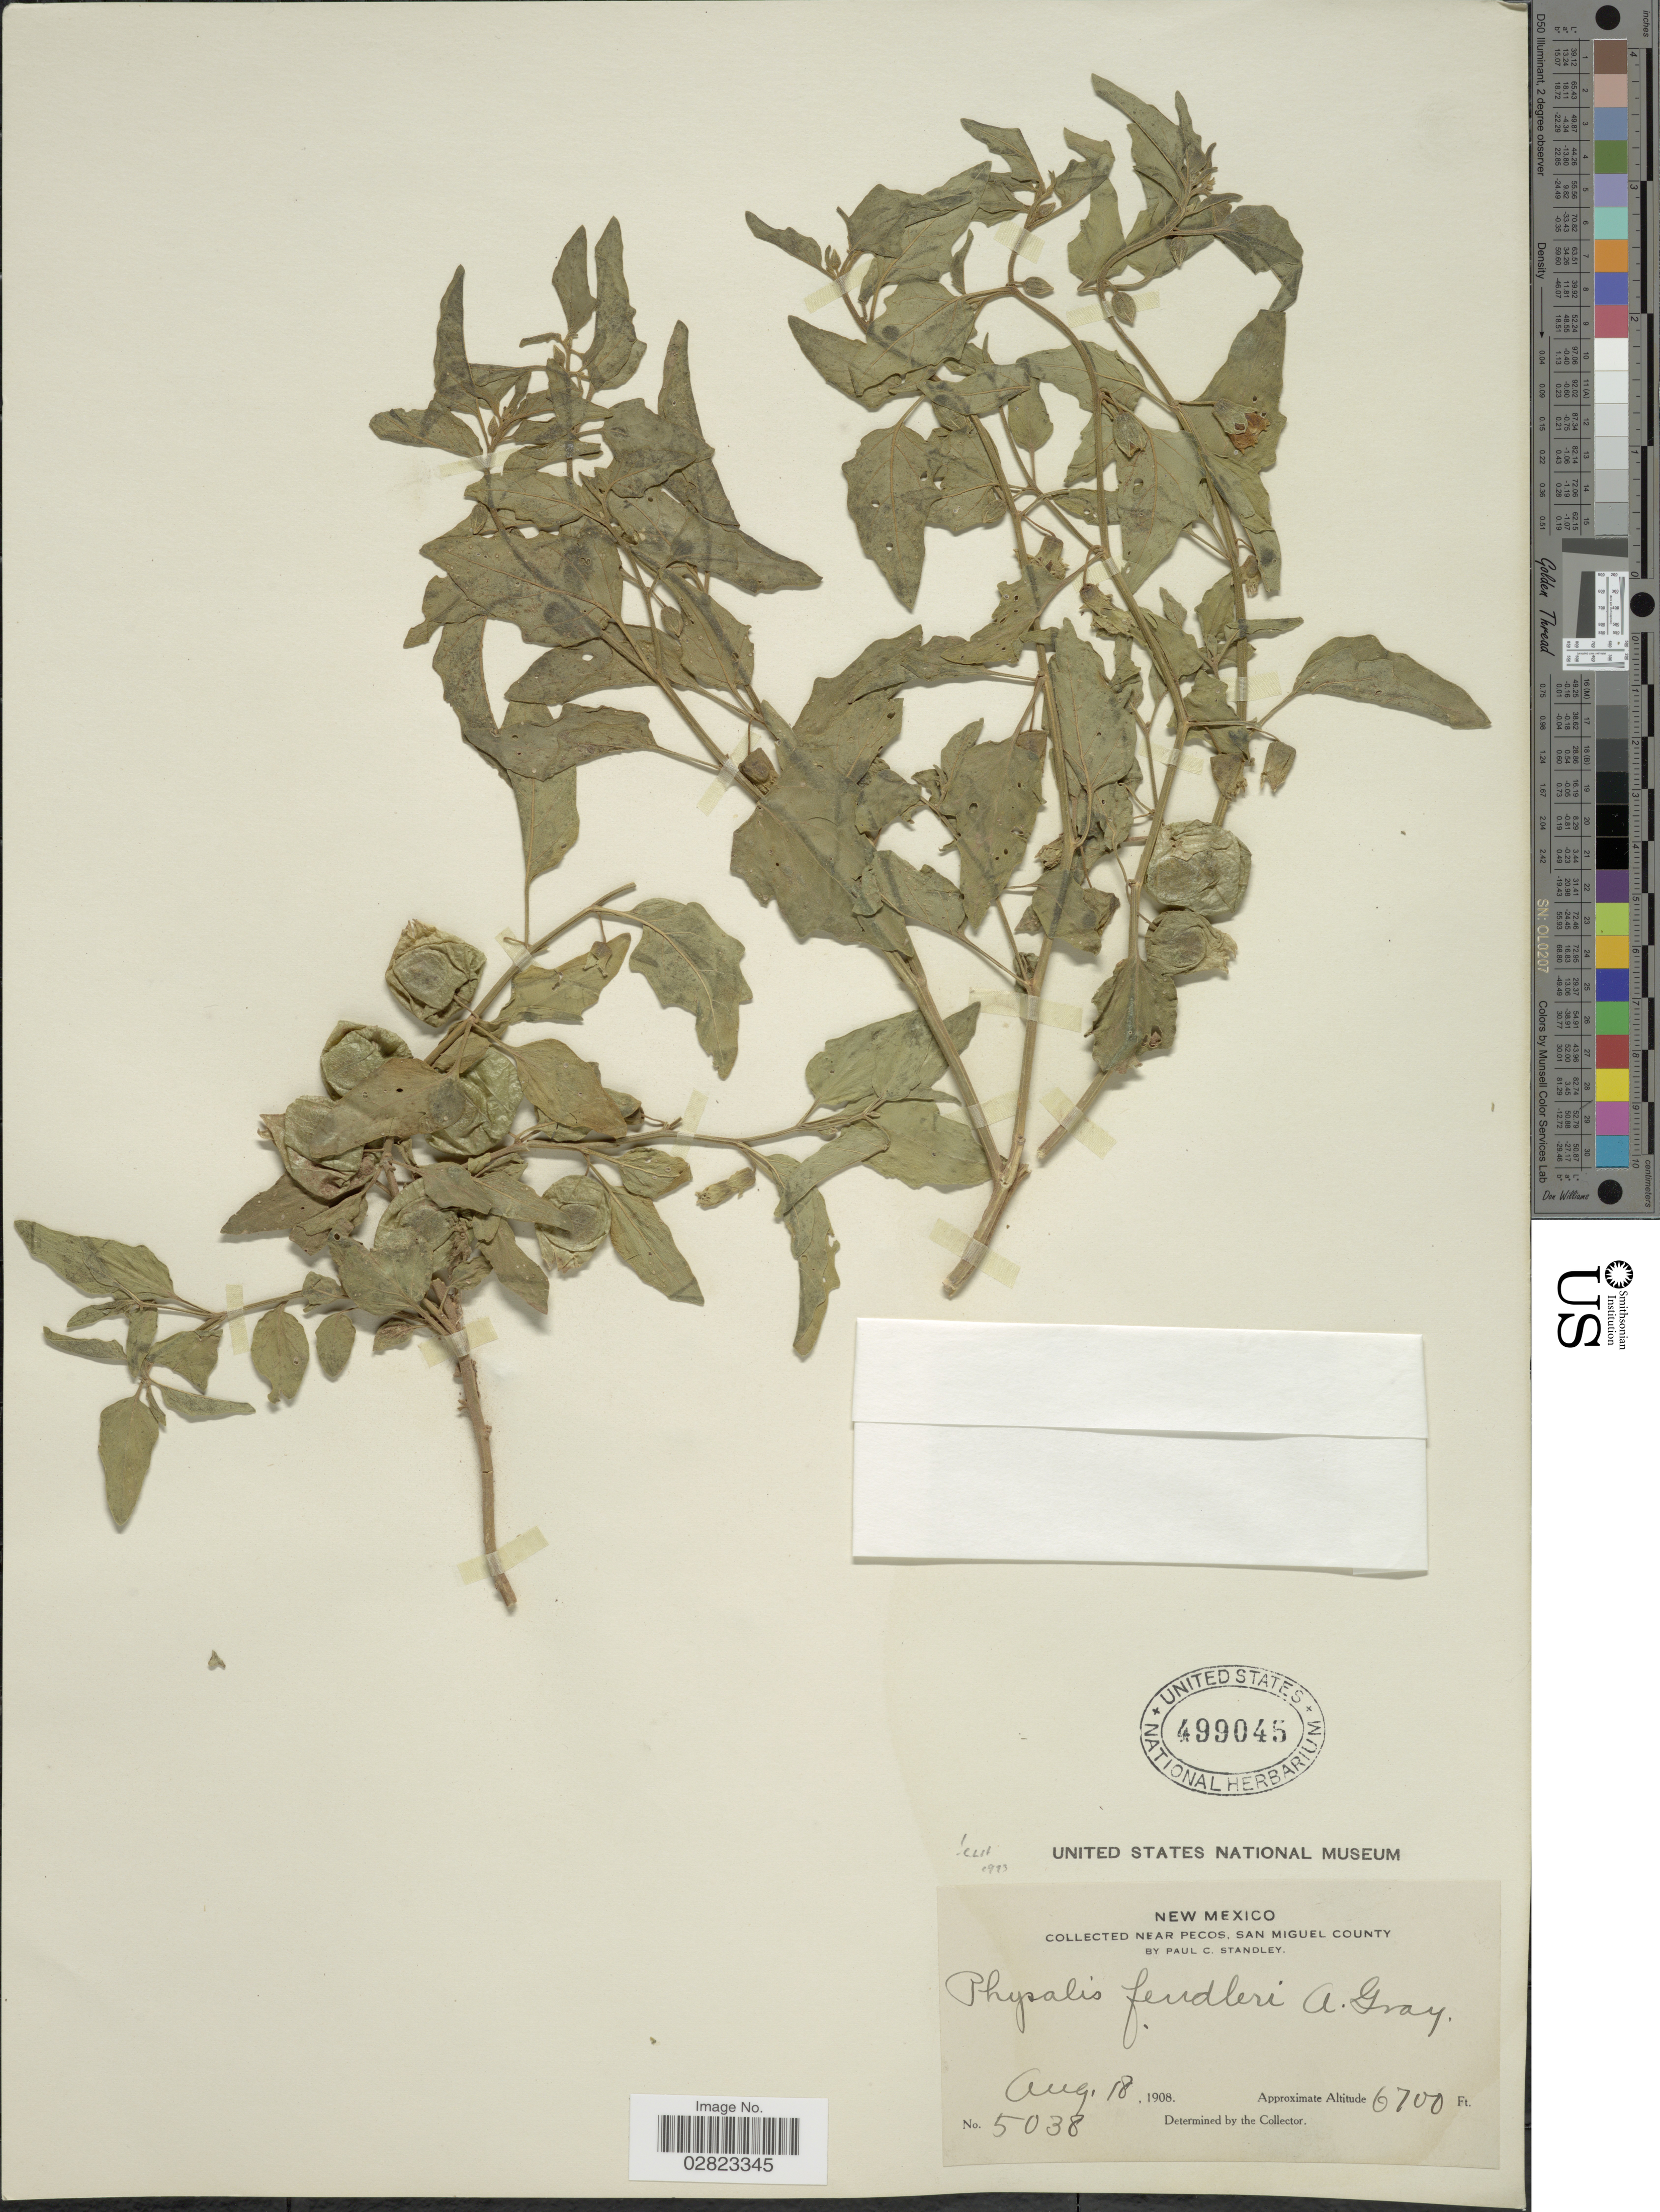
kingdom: Plantae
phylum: Tracheophyta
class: Magnoliopsida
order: Solanales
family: Solanaceae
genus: Physalis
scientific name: Physalis fendleri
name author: A. Gray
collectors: P. C. Standley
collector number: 5038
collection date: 1908-08-18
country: United States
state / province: New Mexico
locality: Near Pecos, San Miguel County.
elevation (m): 2042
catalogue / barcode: US 499045